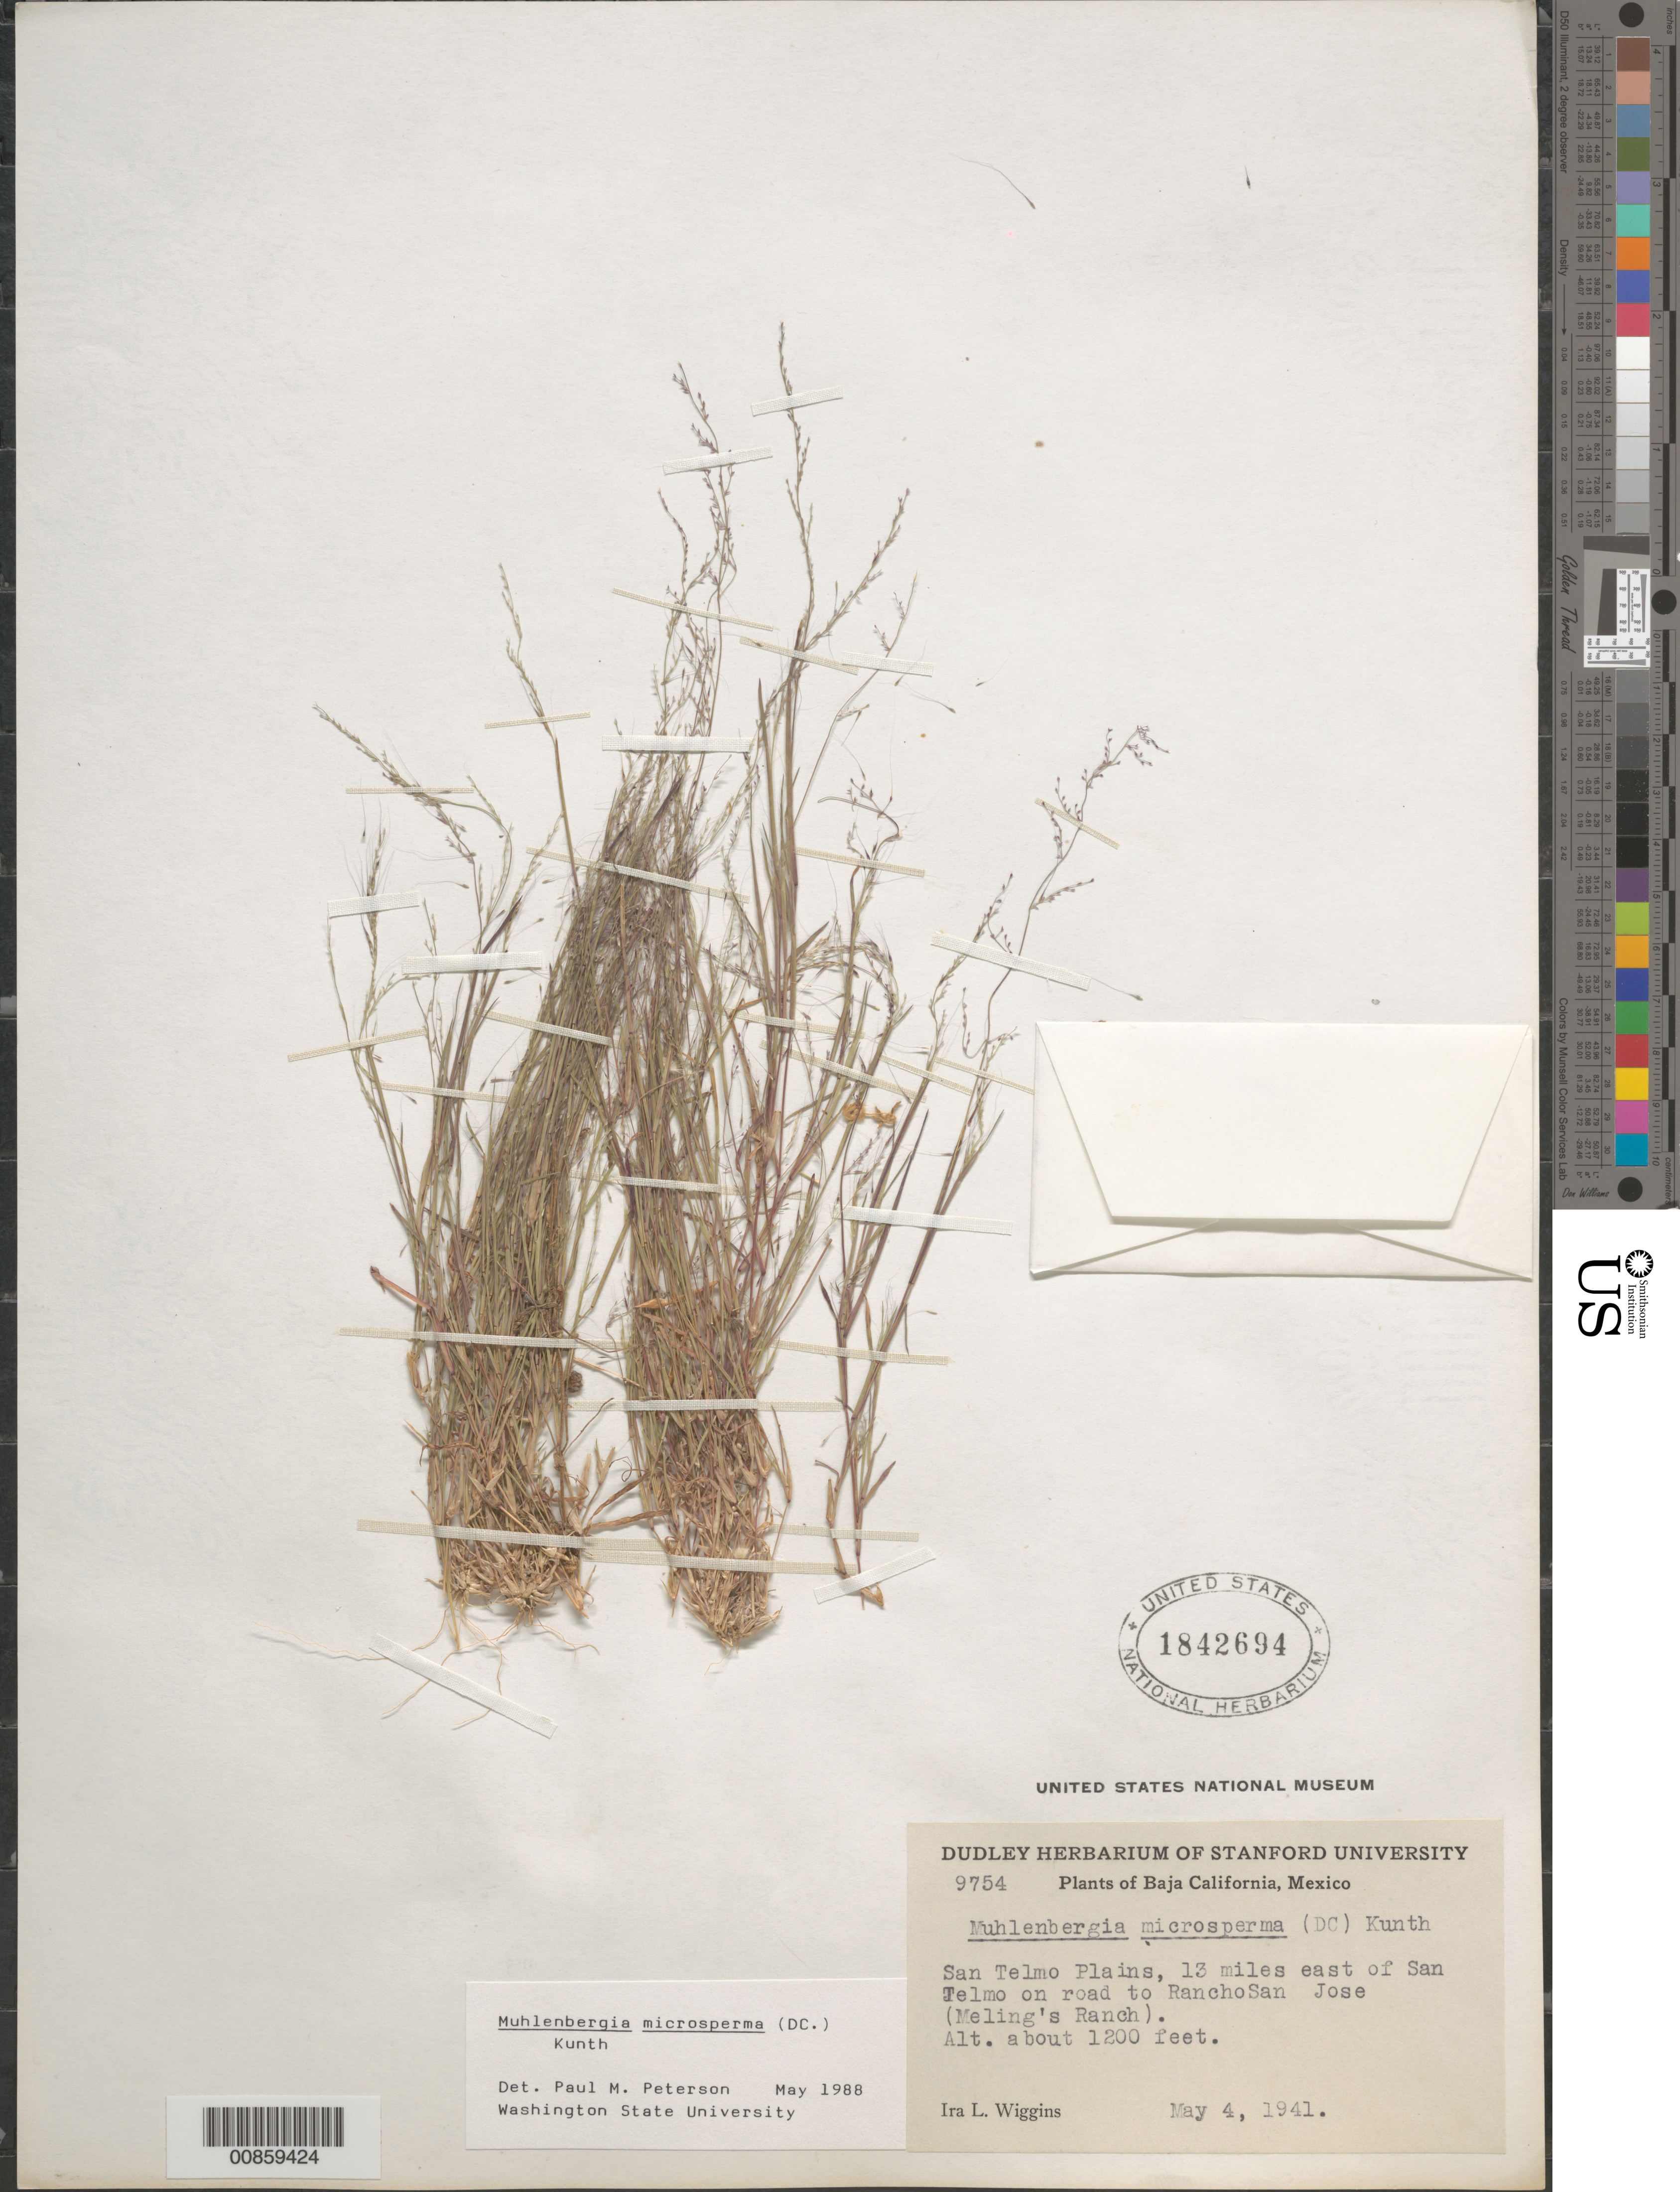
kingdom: Plantae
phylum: Tracheophyta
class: Liliopsida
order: Poales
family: Poaceae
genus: Muhlenbergia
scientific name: Muhlenbergia microsperma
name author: (DC.) Kunth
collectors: I. L. Wiggins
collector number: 9754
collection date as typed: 04 May 1941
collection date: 1941-05-04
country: Mexico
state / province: Baja California Norte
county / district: Ensenada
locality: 13 mi E of San Telmo on road to Rancho San Jose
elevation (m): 366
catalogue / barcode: US 1842694